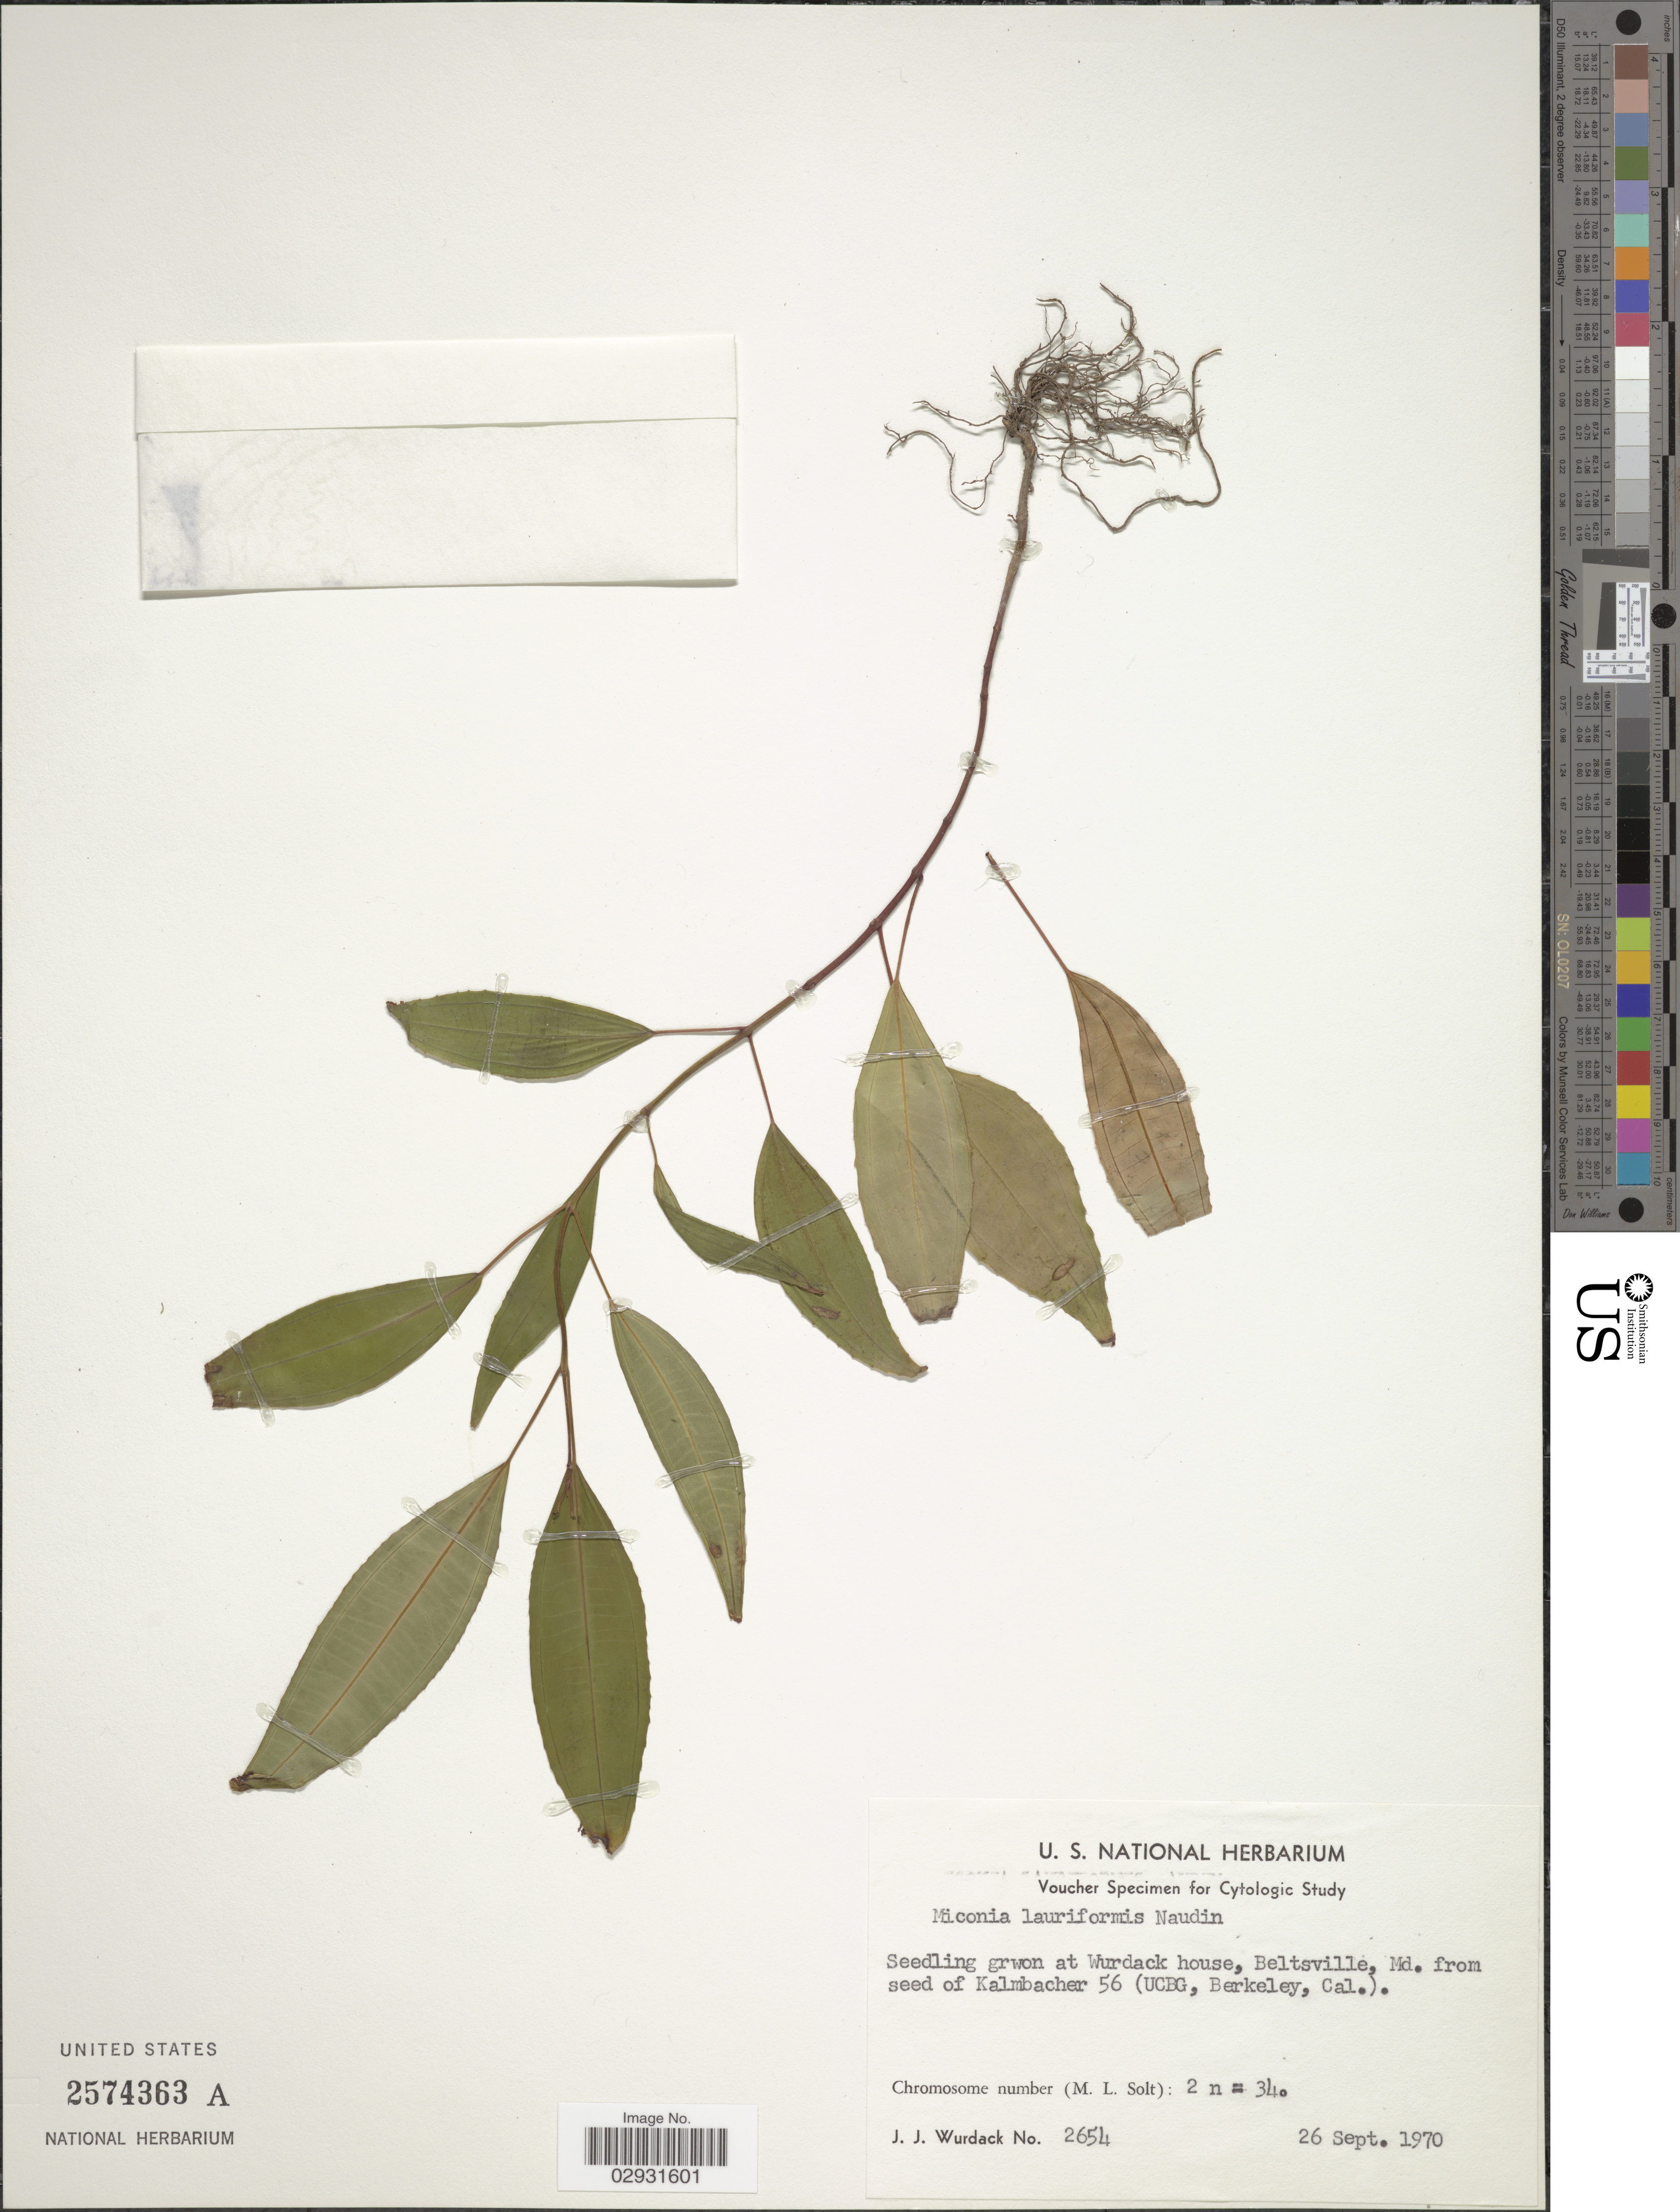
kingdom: Plantae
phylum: Tracheophyta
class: Magnoliopsida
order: Myrtales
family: Melastomataceae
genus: Miconia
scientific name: Miconia lauriformis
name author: Naudin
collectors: J. J. Wurdack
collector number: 2654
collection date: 1970-09-26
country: United States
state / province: Maryland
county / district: Prince George's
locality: Seedling grown at Wurdack house, Beltsville.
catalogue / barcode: US 2574363A